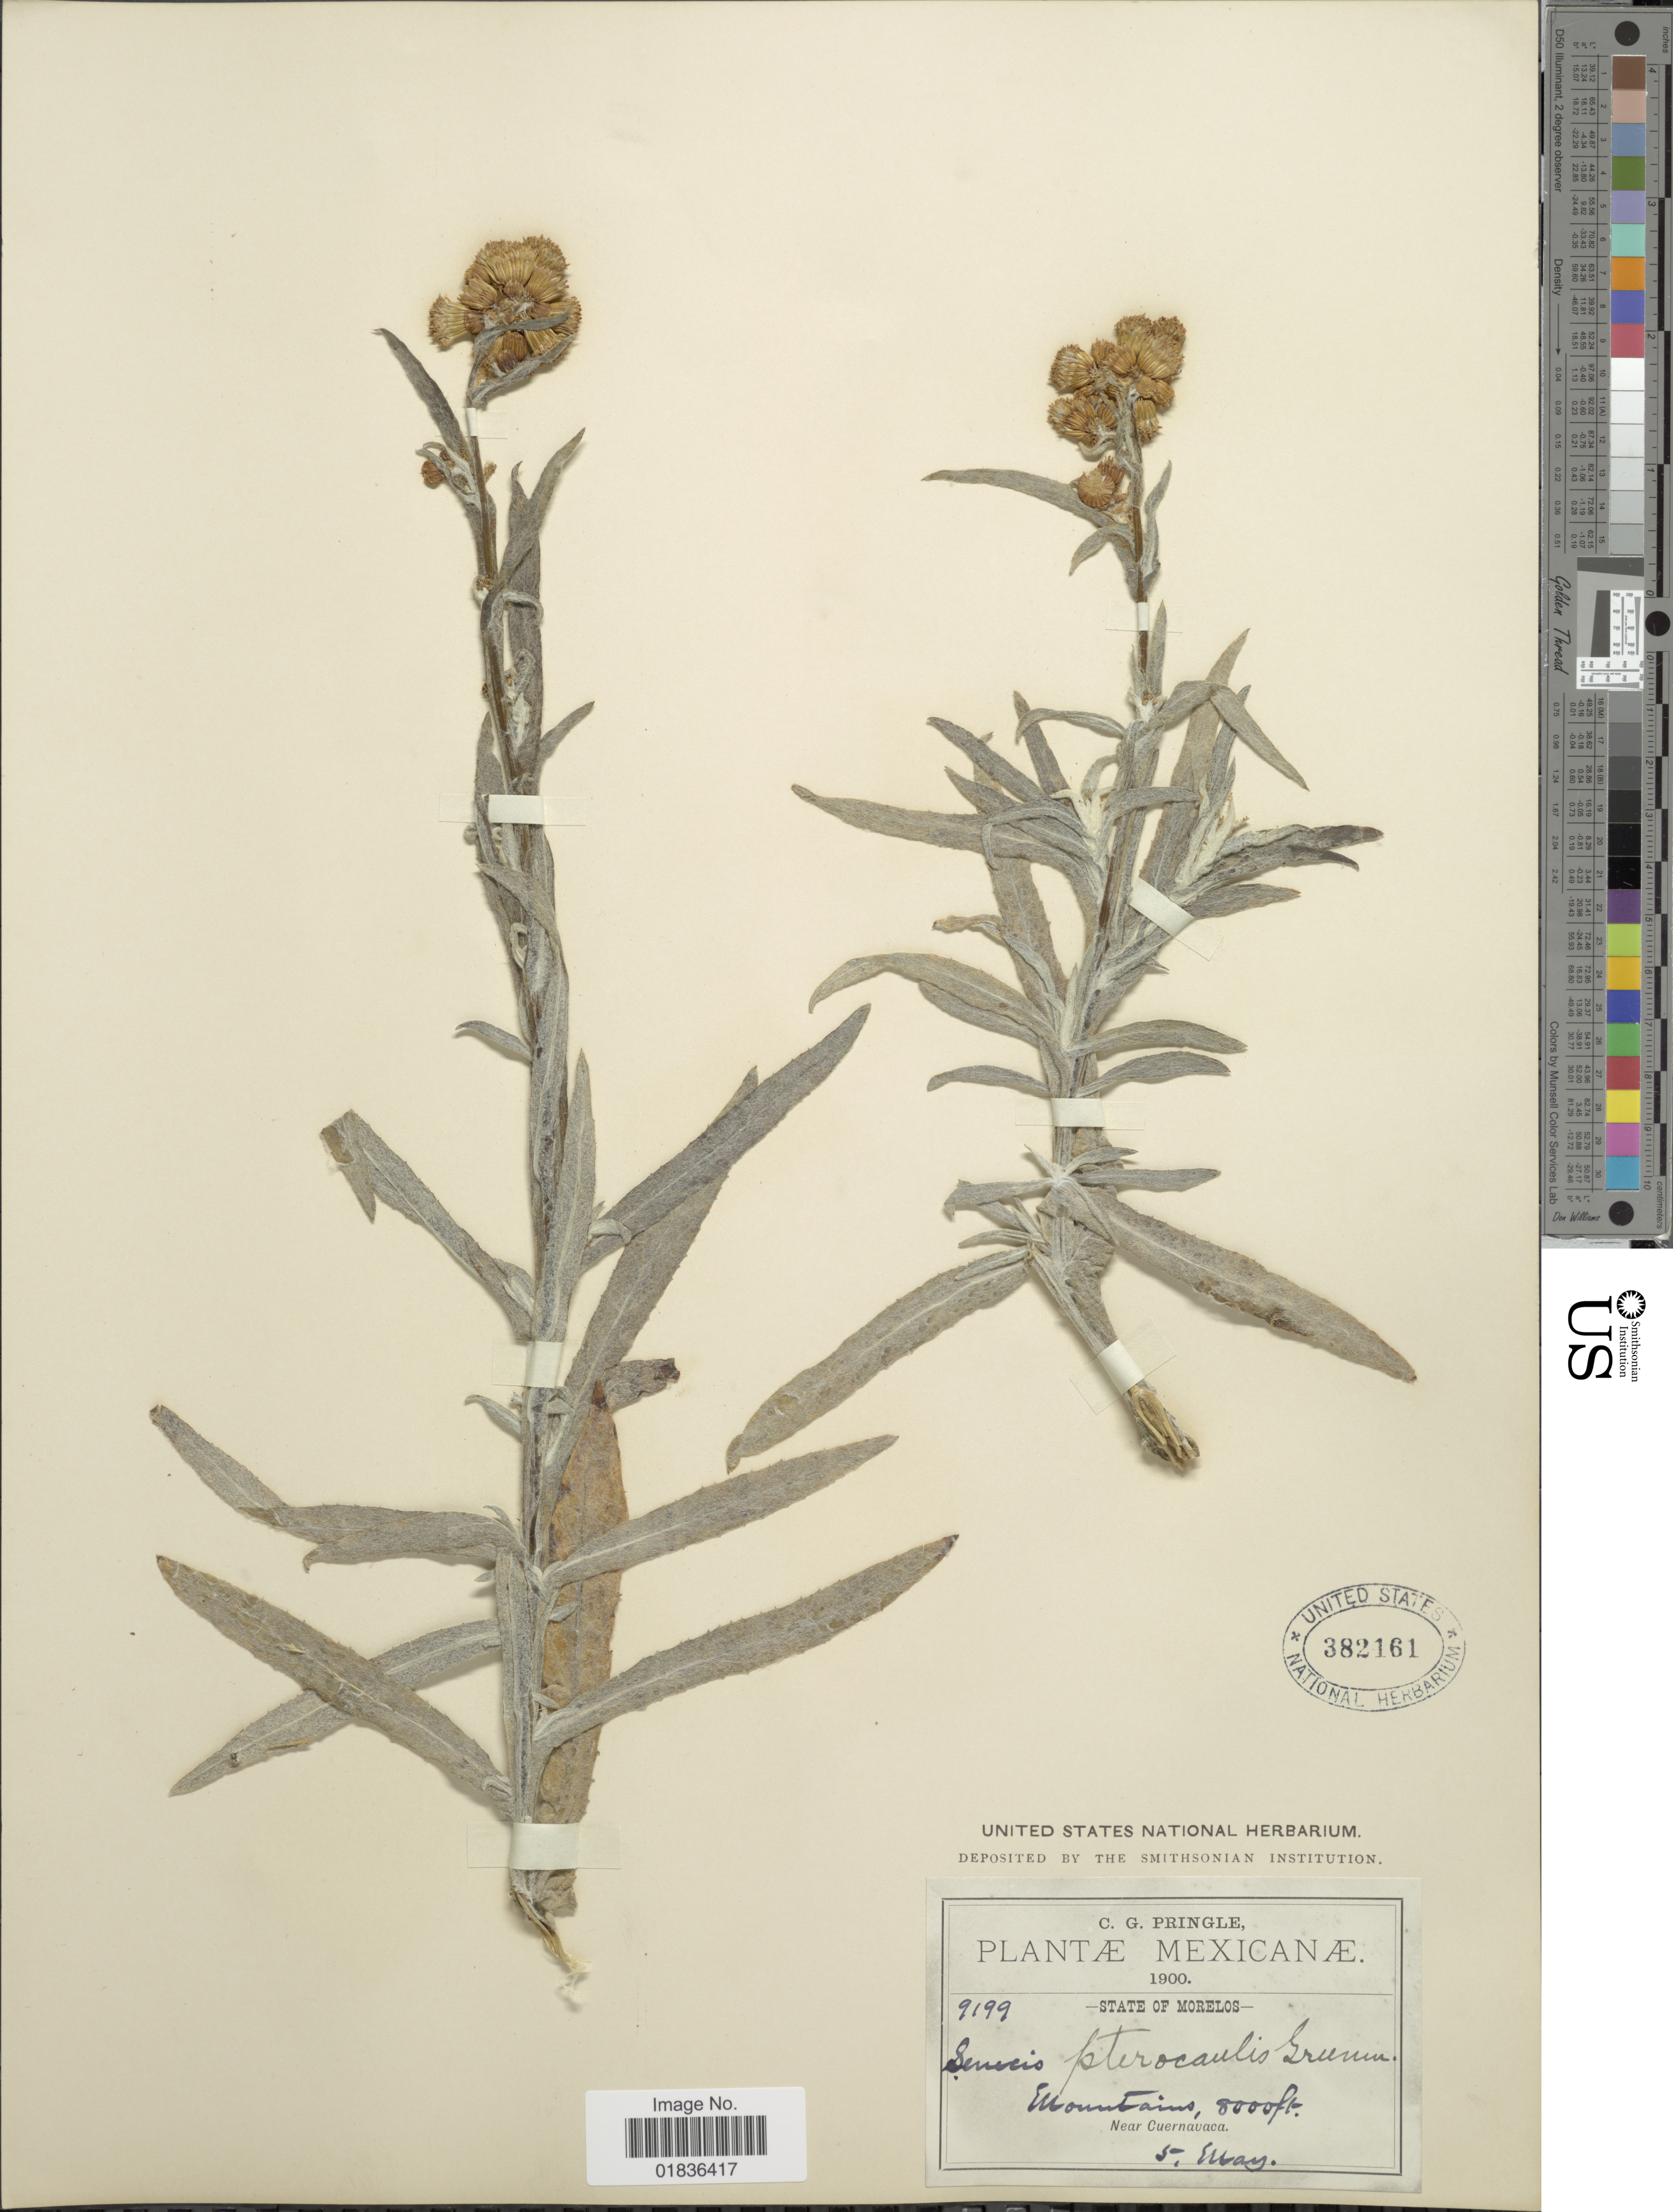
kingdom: Plantae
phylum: Tracheophyta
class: Magnoliopsida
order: Asterales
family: Asteraceae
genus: Packera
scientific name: Packera werneriifolia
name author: (A. Gray) W.A. Weber & Á. Löve ex Trock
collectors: C. G. Pringle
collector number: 9199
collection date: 1900-05-05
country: Mexico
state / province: Morelos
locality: Mountains, near Cuernavaca.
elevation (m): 2438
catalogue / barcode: US 382161